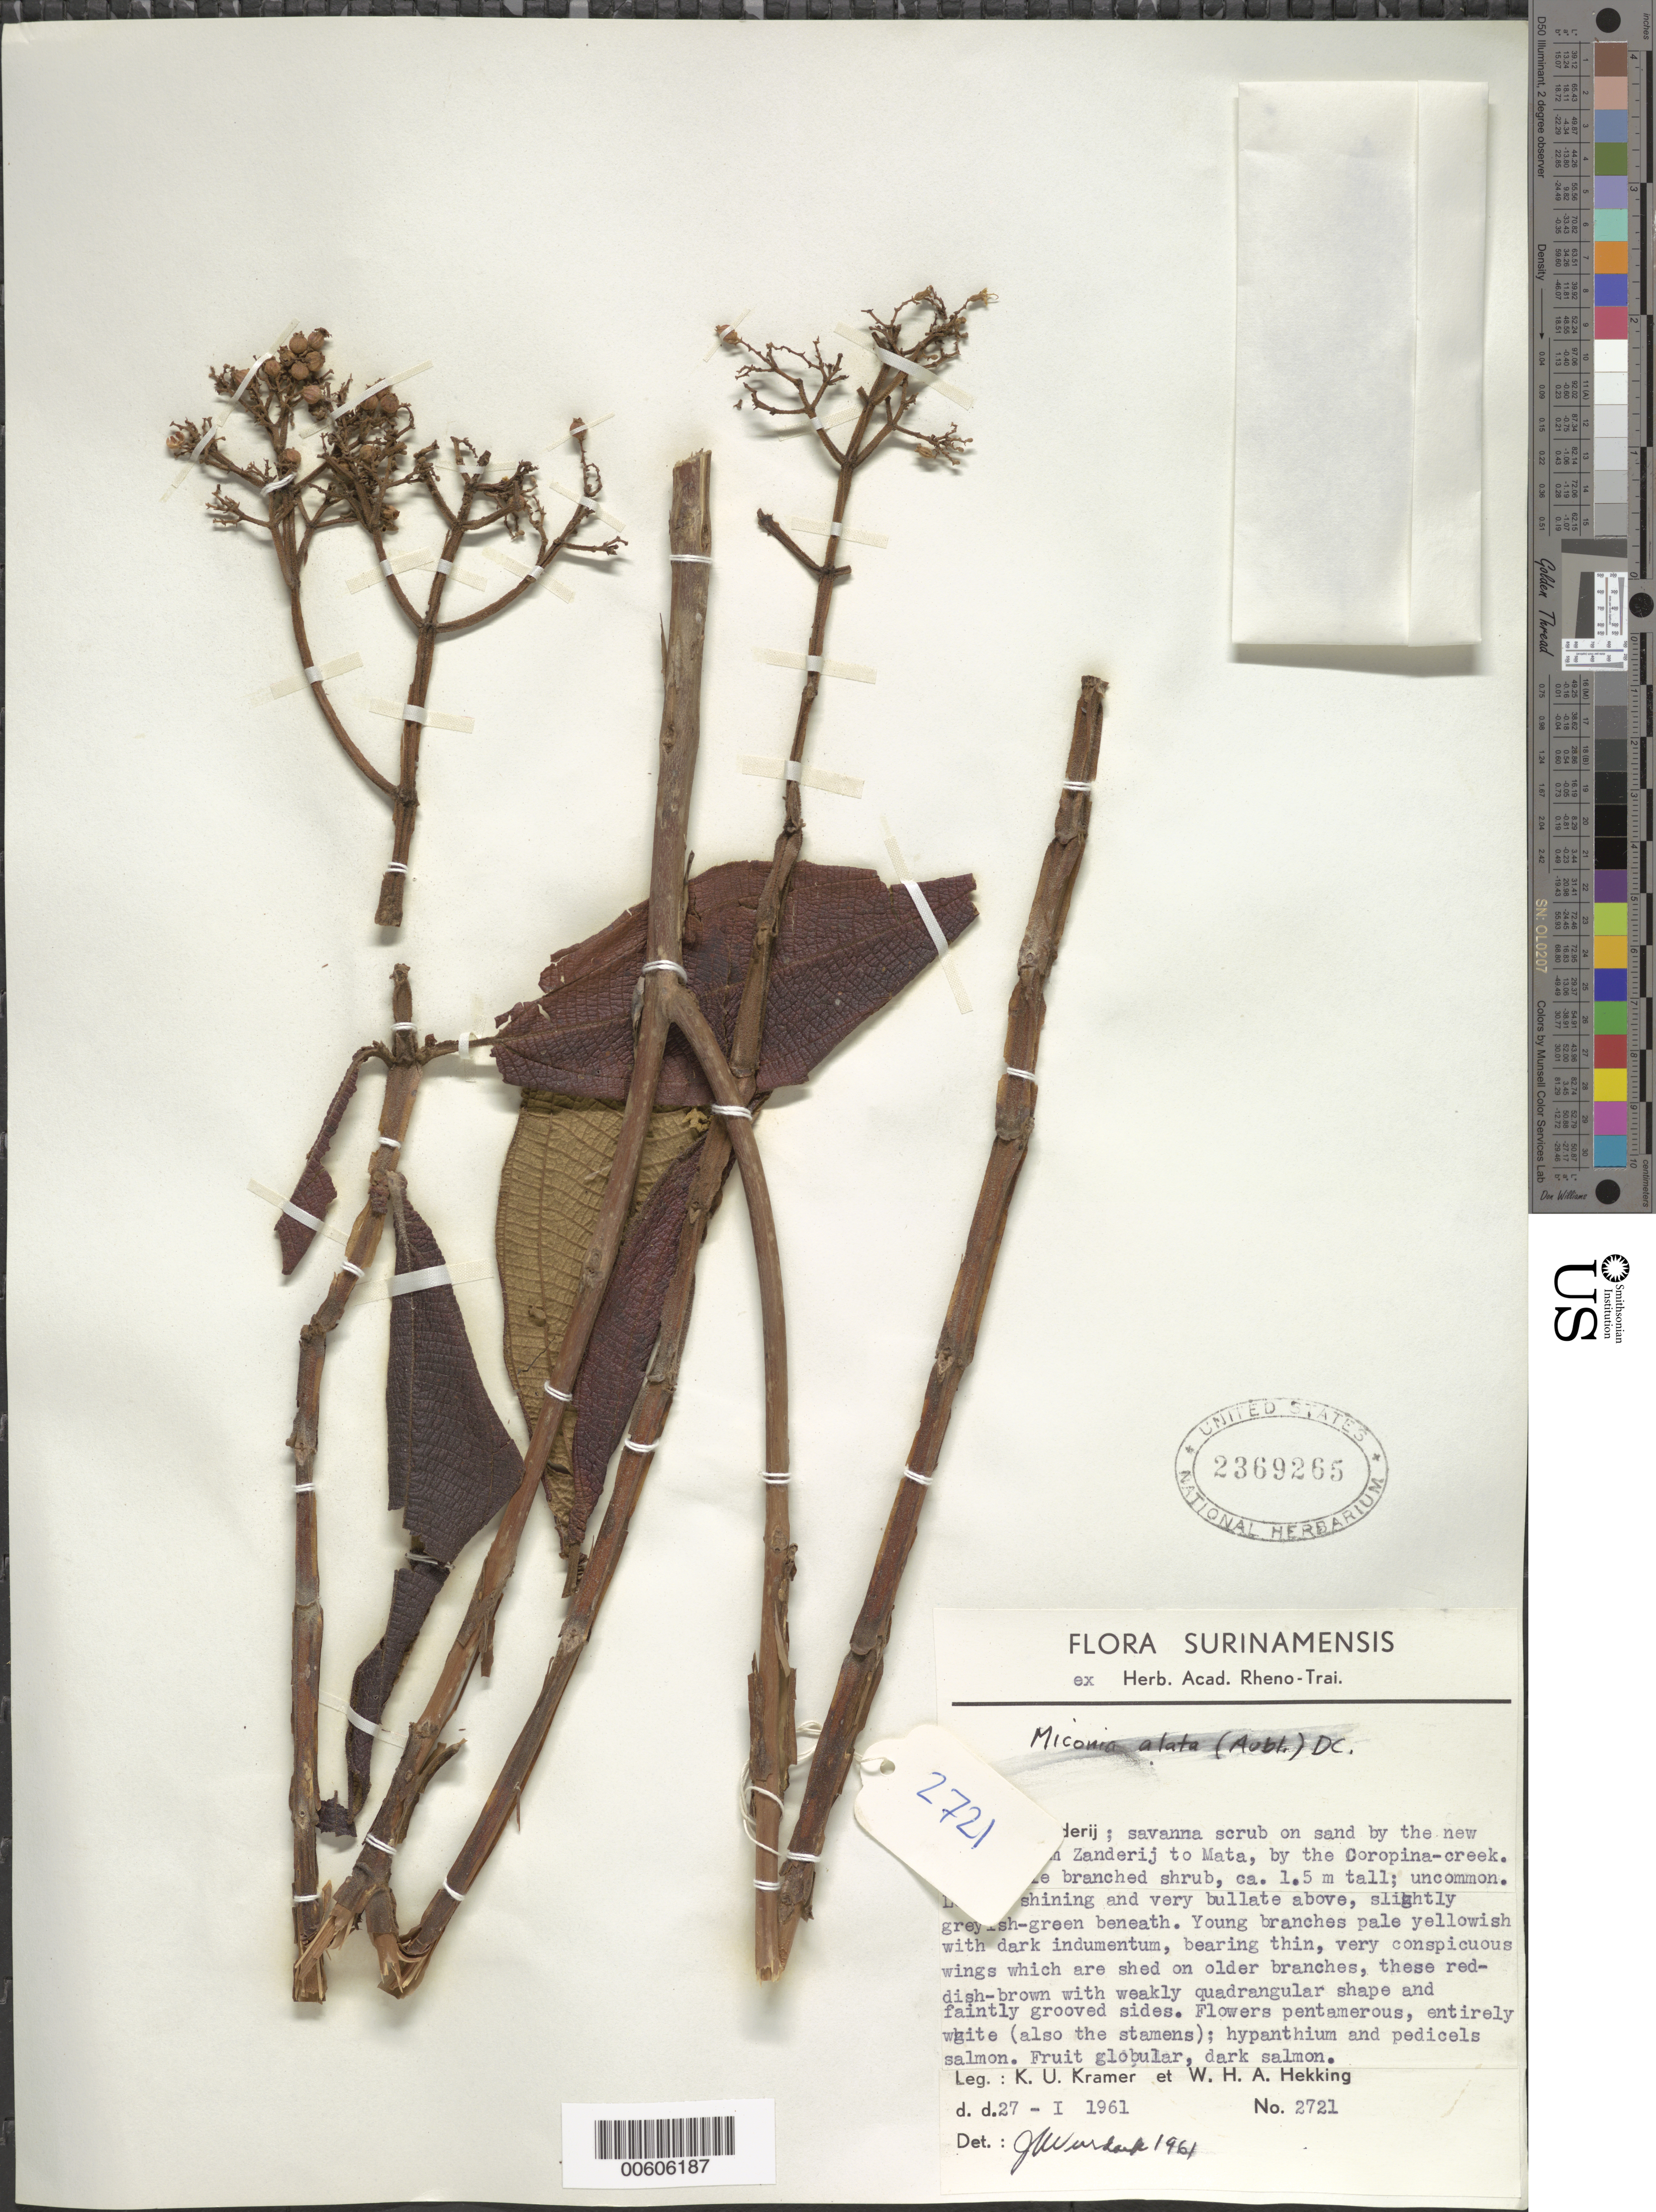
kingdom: Plantae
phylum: Tracheophyta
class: Magnoliopsida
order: Myrtales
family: Melastomataceae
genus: Miconia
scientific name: Miconia alata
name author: (Aubl.) DC.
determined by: Wurdack, John J., (US), US (UNITED STATES)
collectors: K. U. Kramer & W. H. A. Hekking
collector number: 2721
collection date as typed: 27-Jan-61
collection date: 1961-01-27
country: Suriname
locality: Zanderij, along Zanderij to Mata road, Coropina Creek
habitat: Savanna scrub on sand by the new road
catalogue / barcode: US 2369265